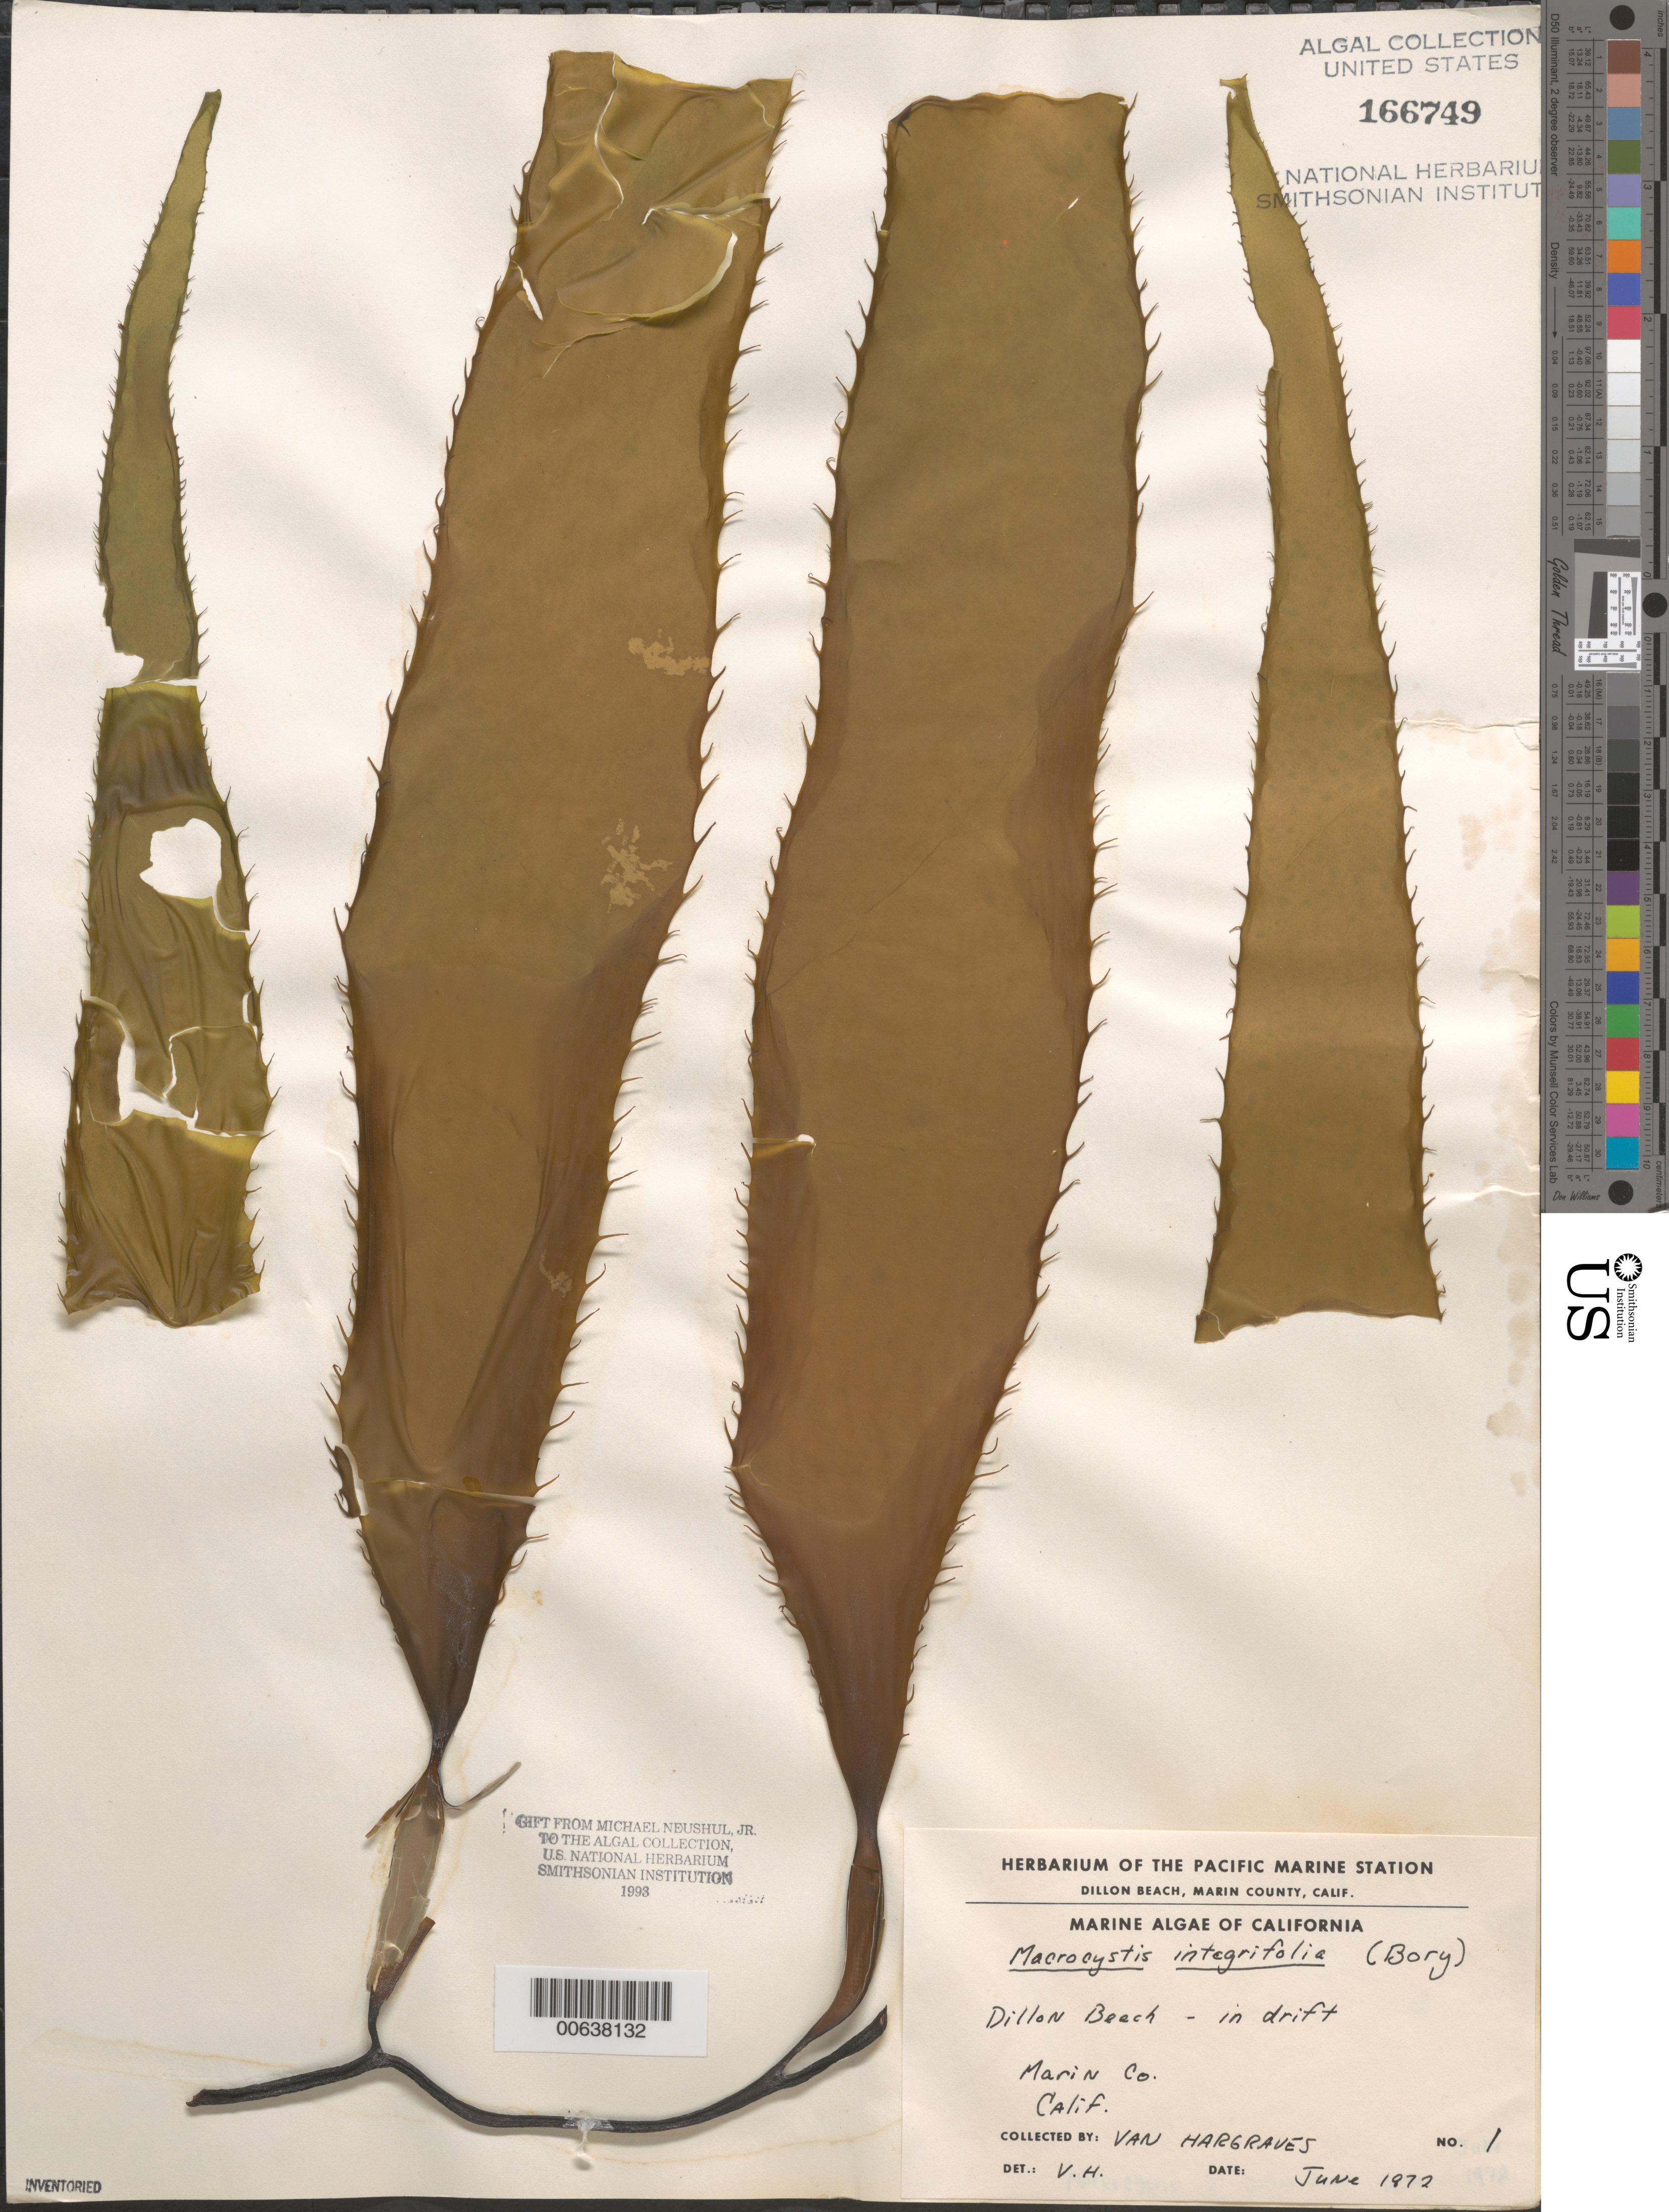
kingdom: Chromista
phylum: Ochrophyta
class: Phaeophyceae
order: Laminariales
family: Laminariaceae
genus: Macrocystis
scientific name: Macrocystis pyrifera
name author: (L.) C. Agardh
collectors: V. Hargraves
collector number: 1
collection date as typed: Jun 1972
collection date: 1972-06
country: United States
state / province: California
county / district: Marin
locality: Dillon Beach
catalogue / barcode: US 166749